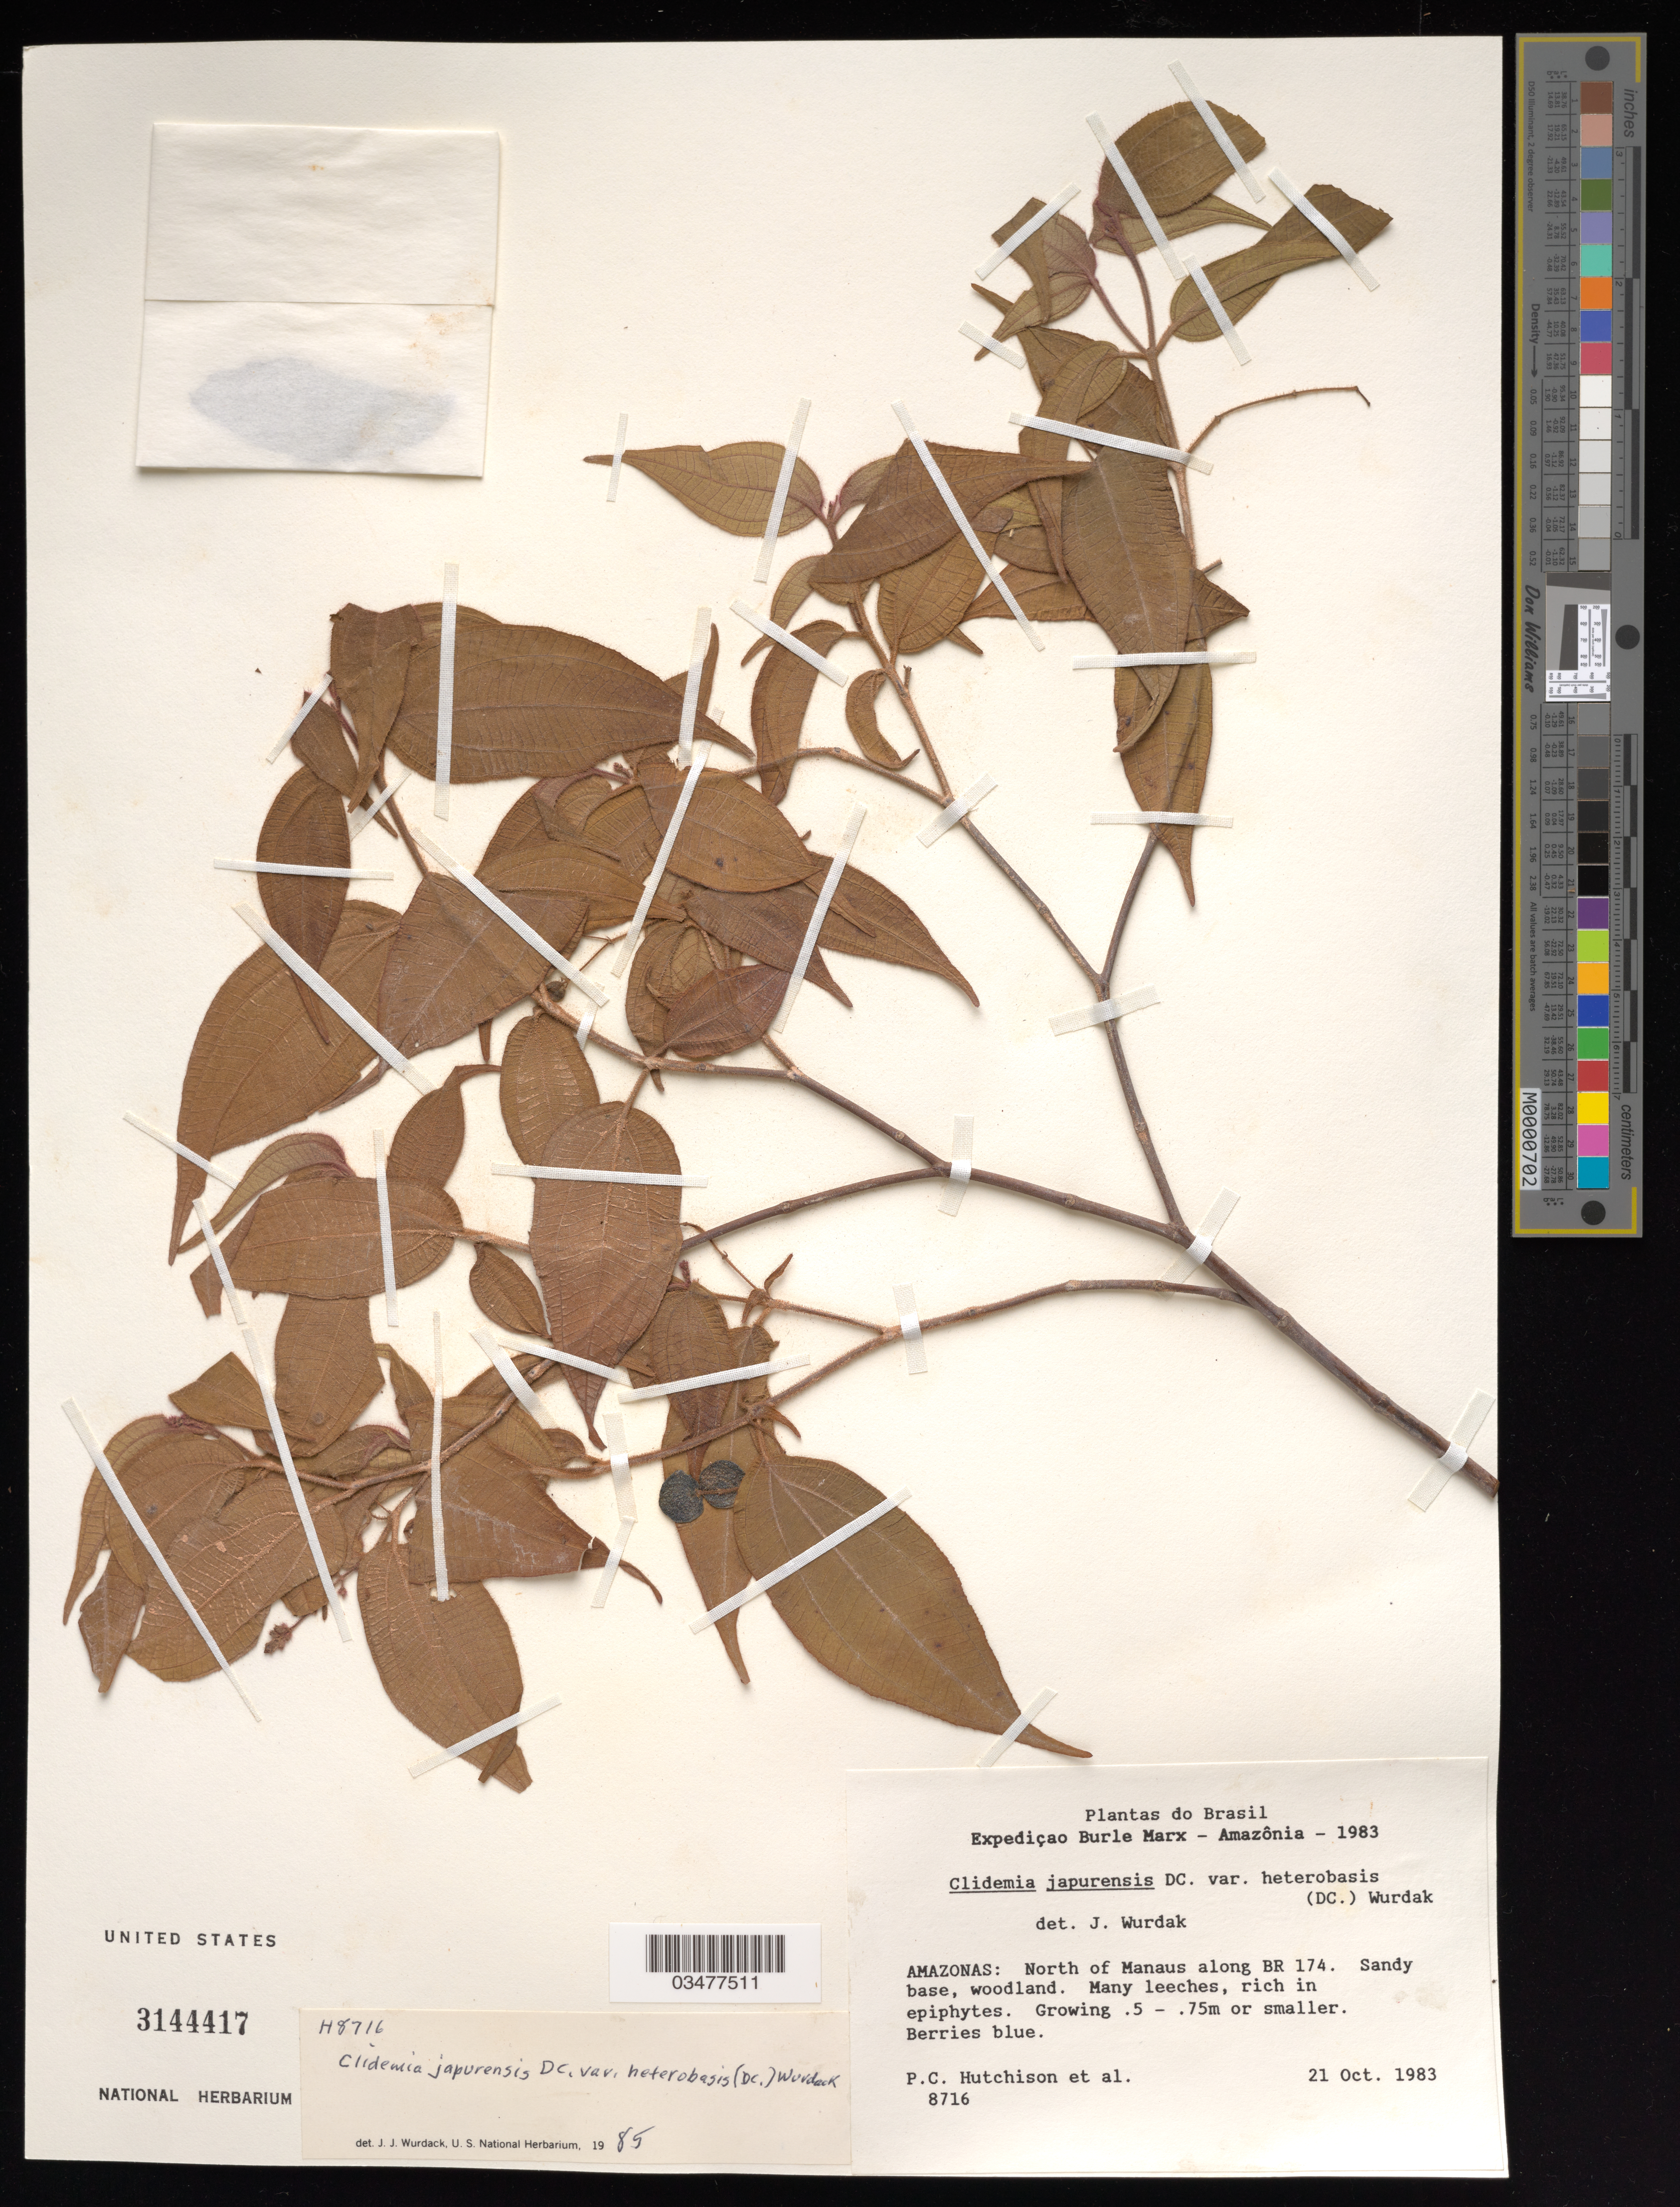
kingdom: Plantae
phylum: Tracheophyta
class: Magnoliopsida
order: Myrtales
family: Melastomataceae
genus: Clidemia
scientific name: Clidemia japurensis var. heterobasis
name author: (DC.) Wurdack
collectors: P. Hutchinson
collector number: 8716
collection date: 1983-10-21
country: Brazil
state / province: Amazonas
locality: Expediçao Burle Marx - Amazônia - 1983. North of Manaus along BR 174.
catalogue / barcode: US 3144417